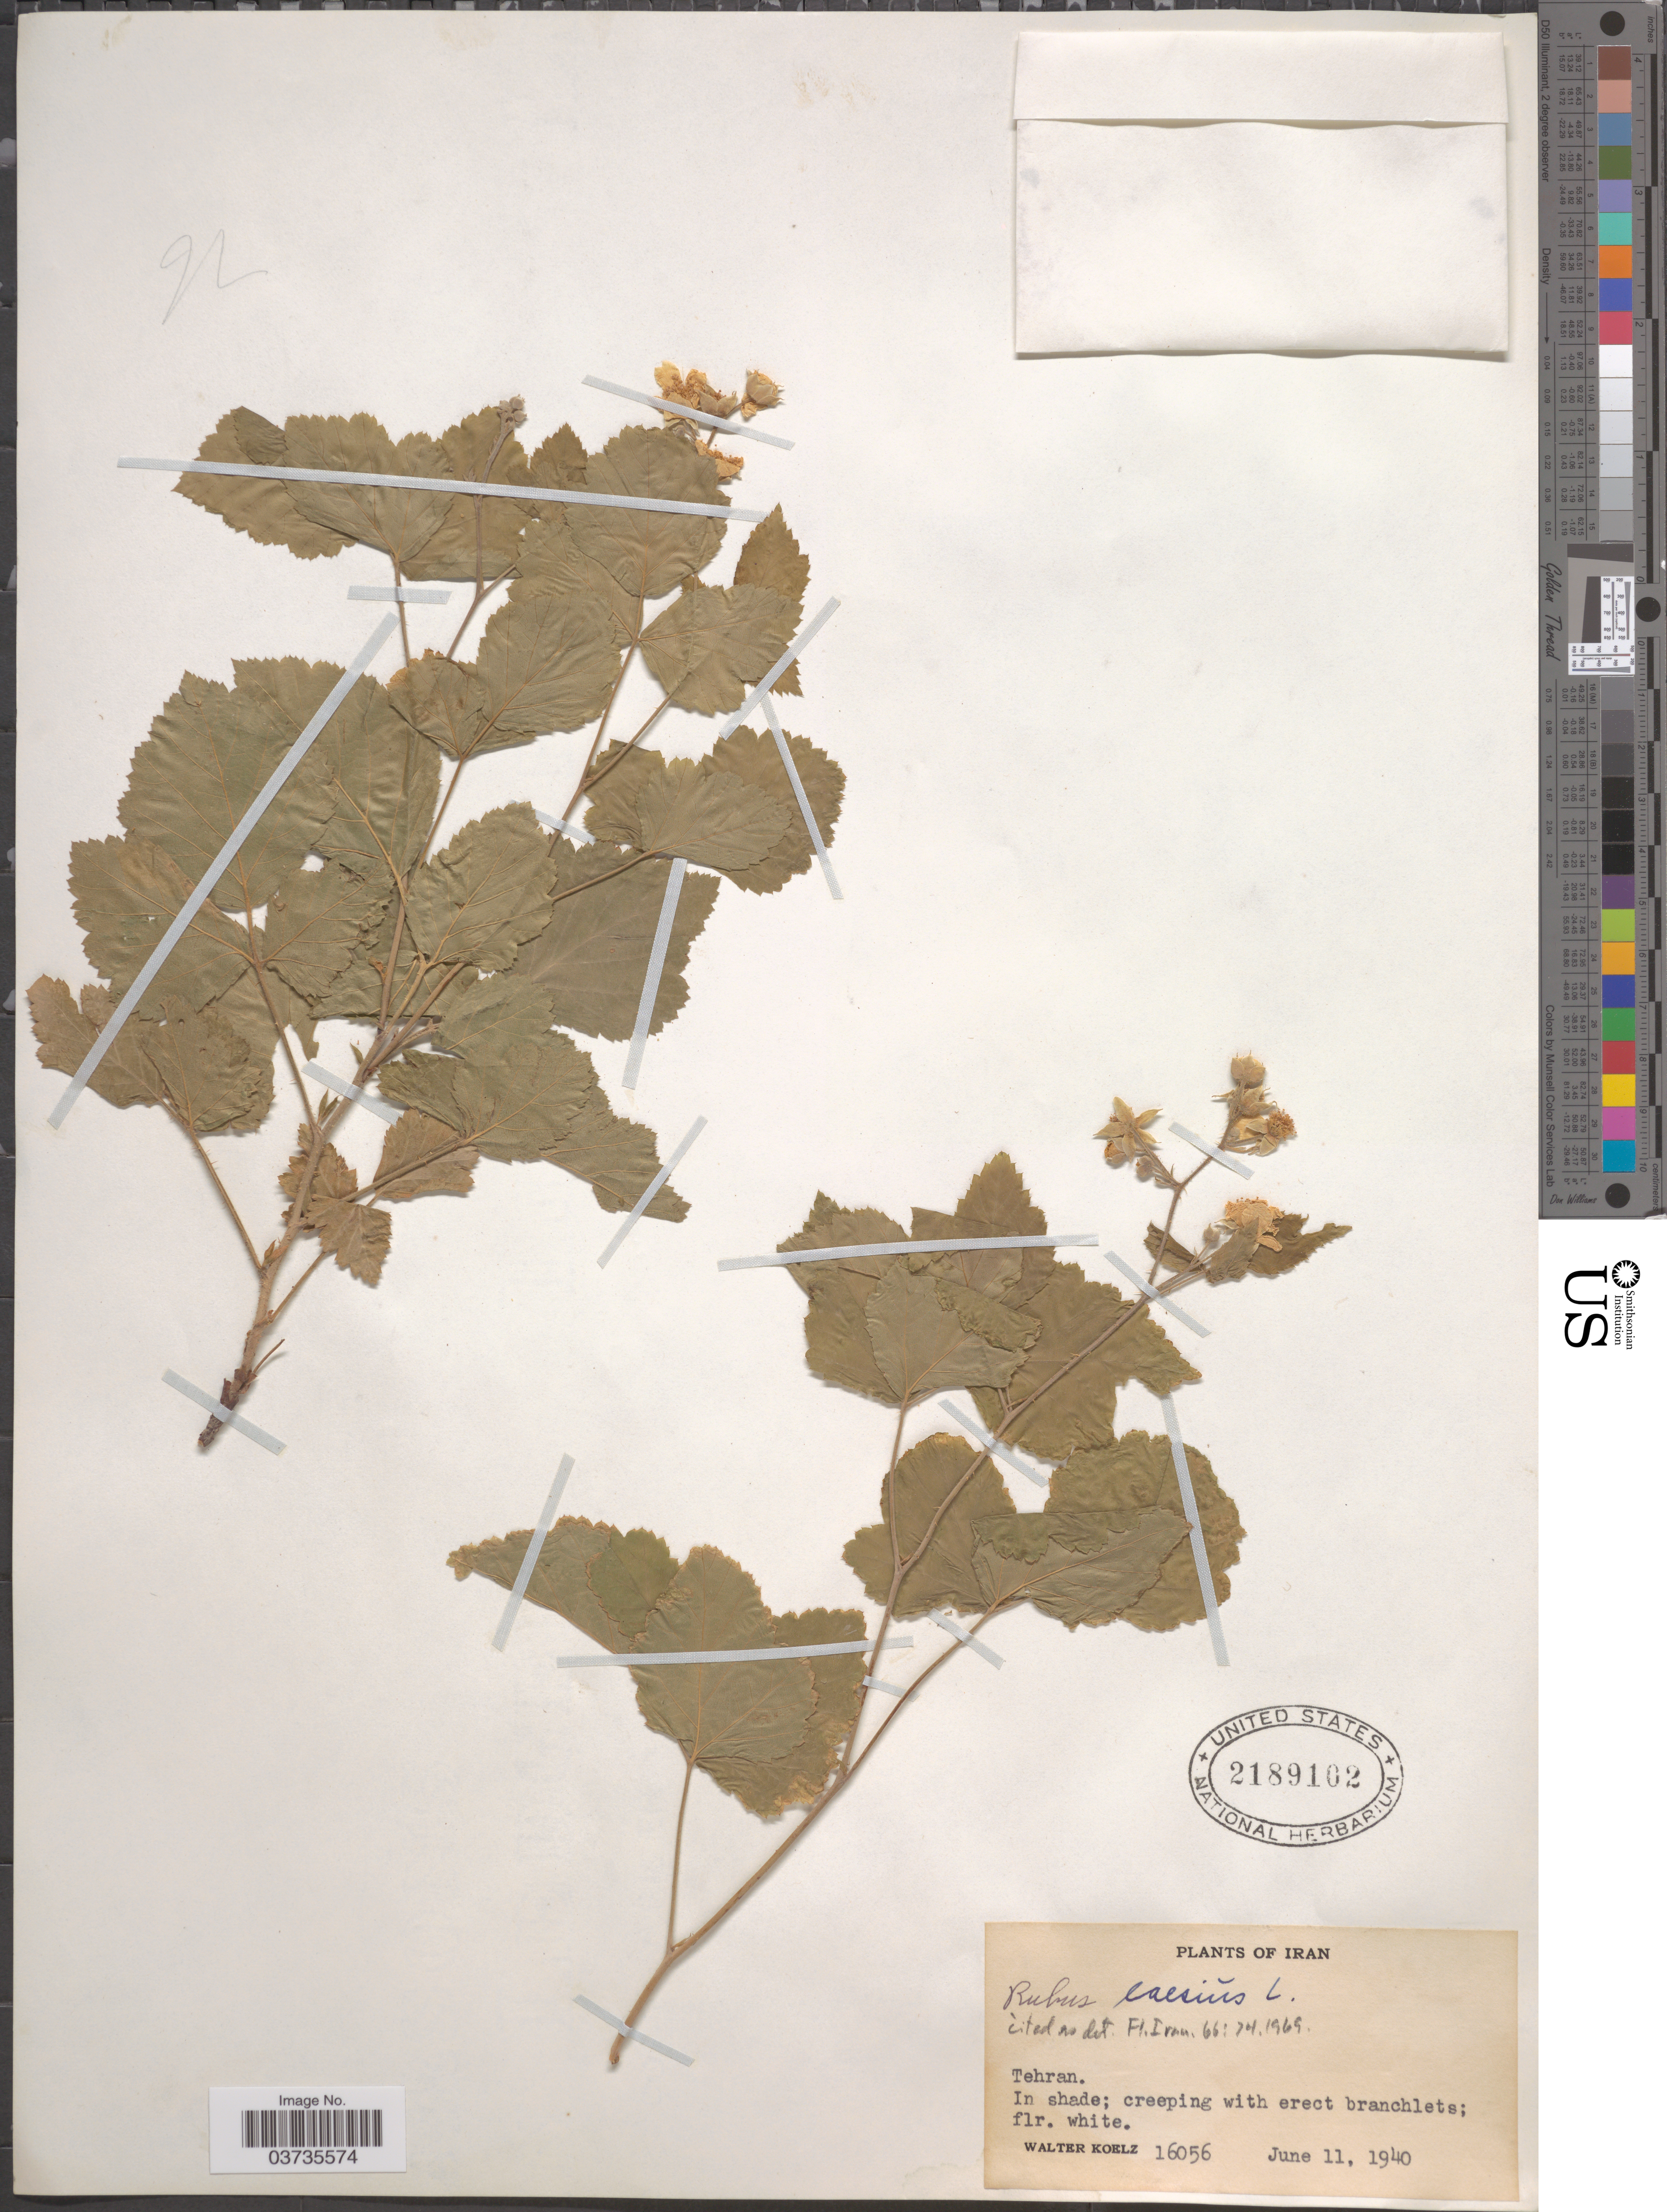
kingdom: Plantae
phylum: Tracheophyta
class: Magnoliopsida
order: Rosales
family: Rosaceae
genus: Rubus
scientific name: Rubus caesius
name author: L.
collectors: W. N. Koelz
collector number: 16056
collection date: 1940-06-11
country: Iran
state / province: Tehran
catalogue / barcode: US 2189102